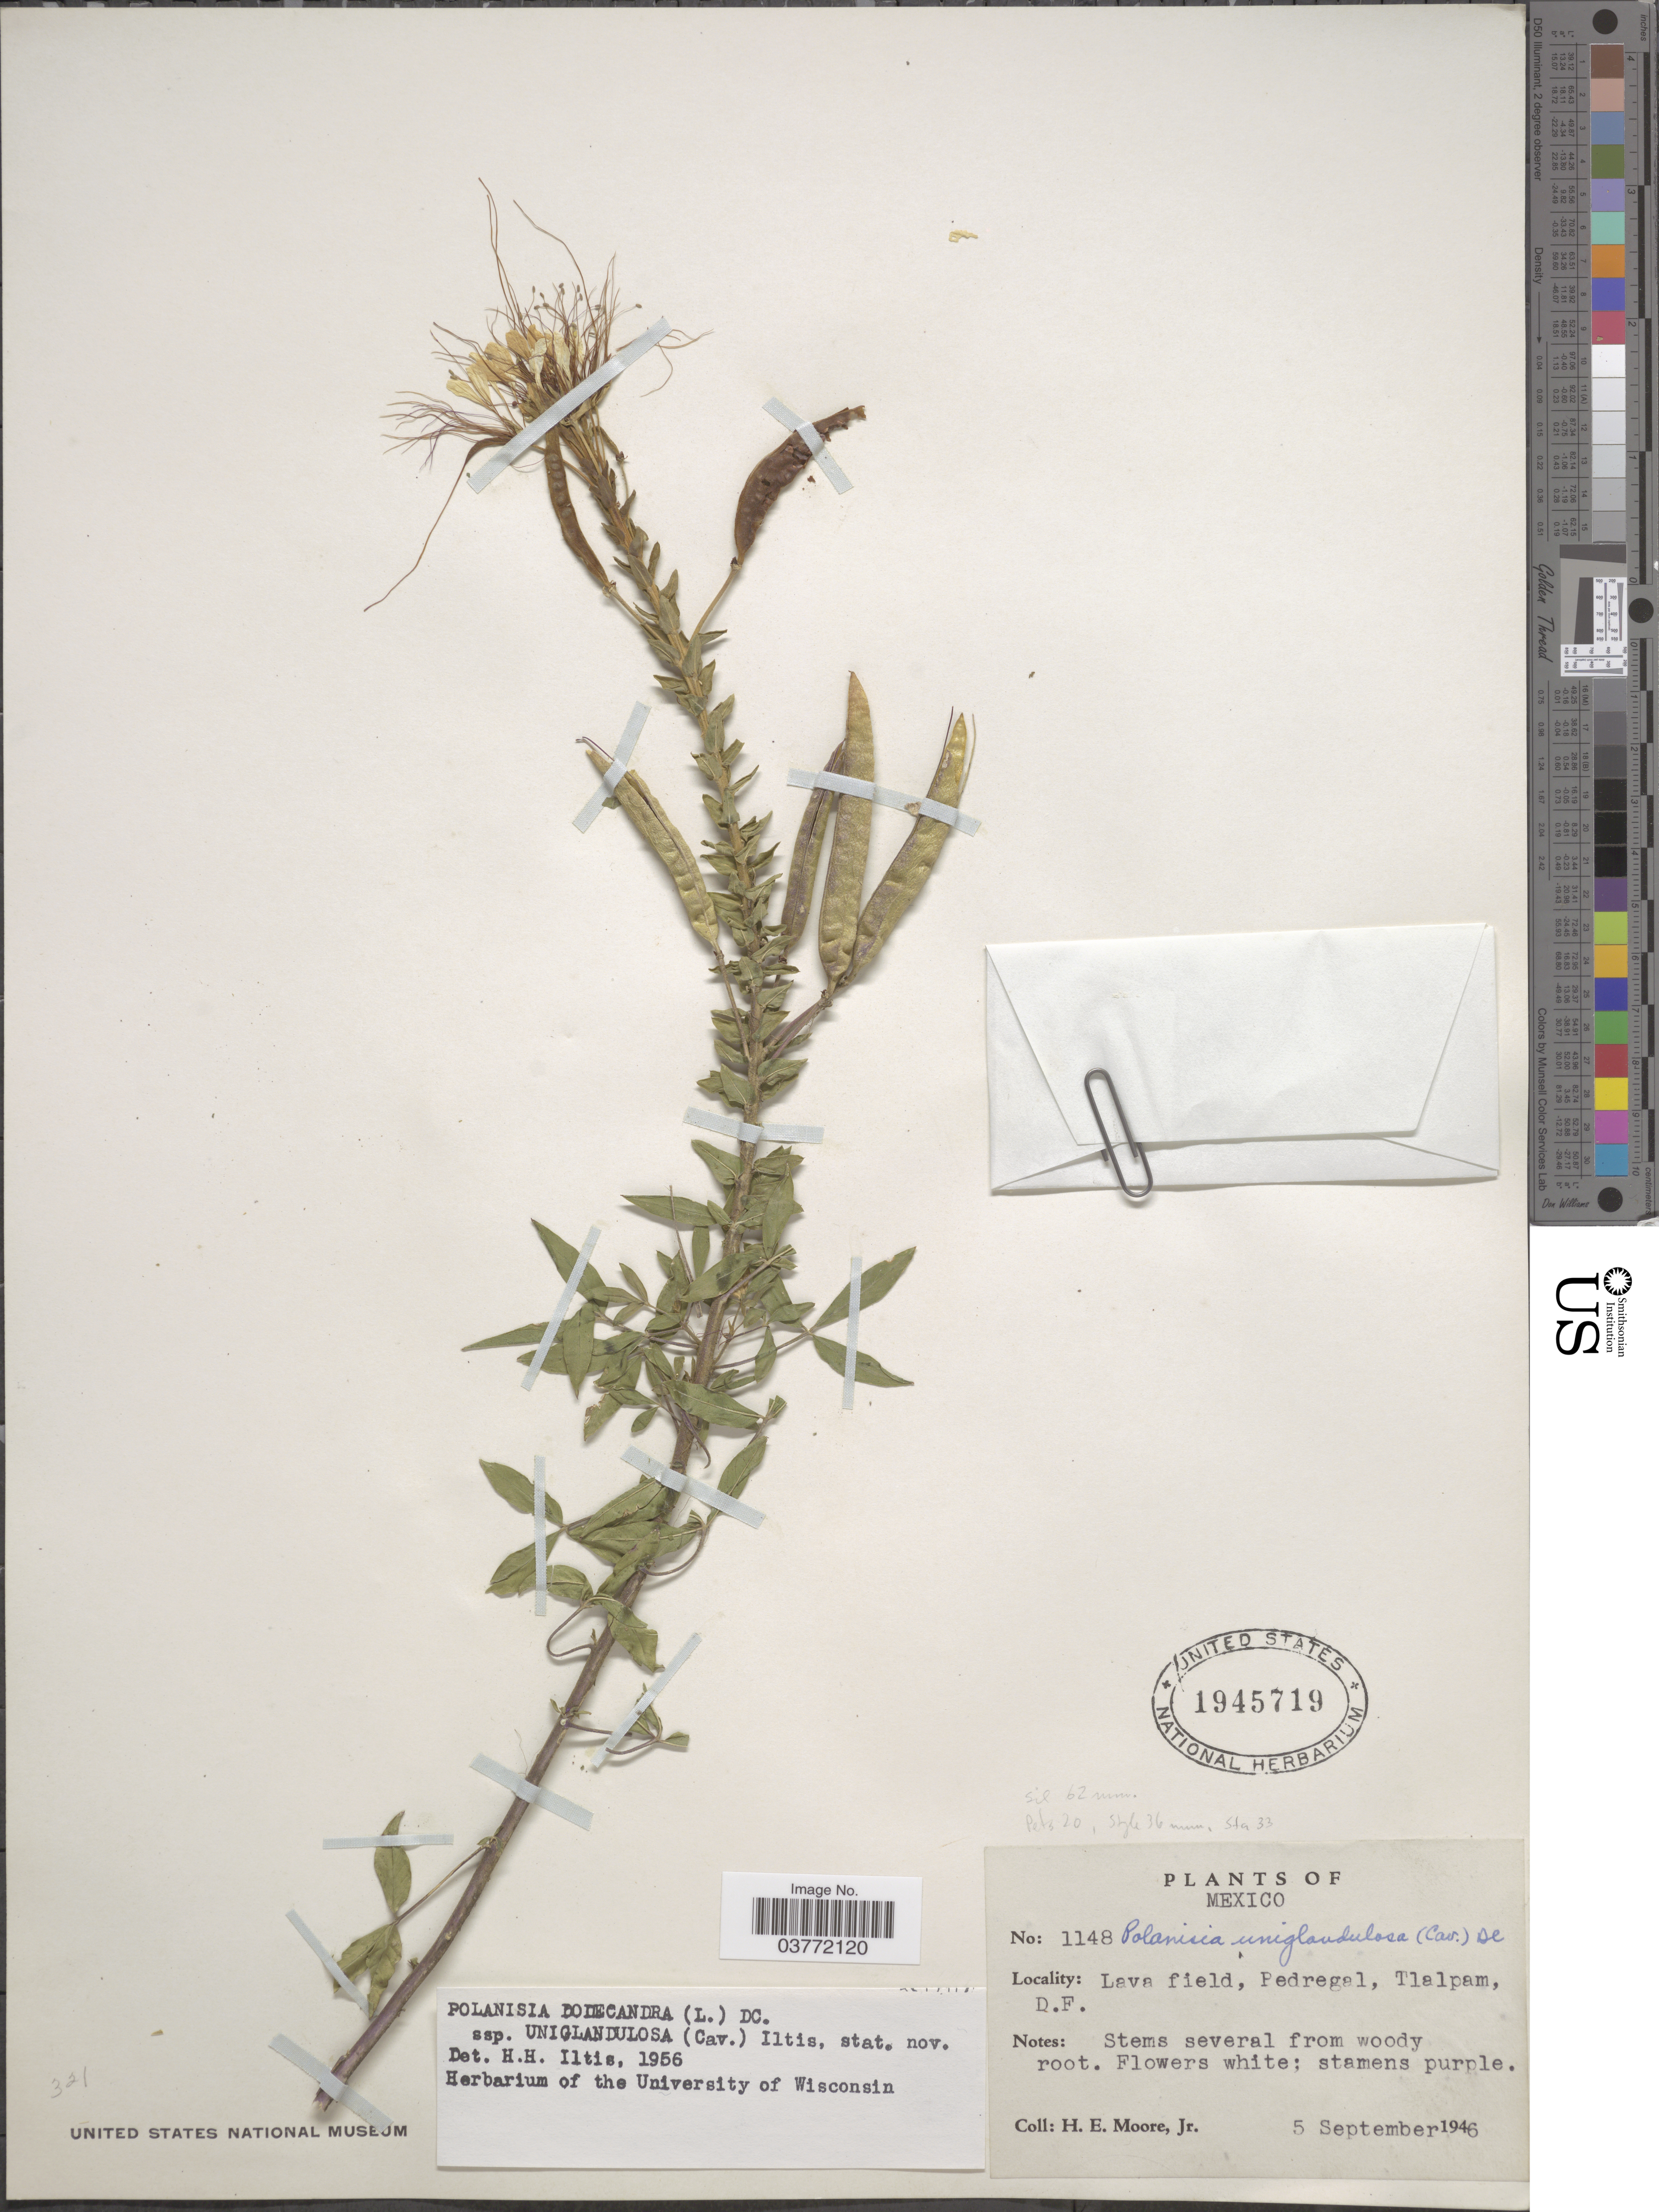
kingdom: Plantae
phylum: Tracheophyta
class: Magnoliopsida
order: Brassicales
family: Cleomaceae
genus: Polanisia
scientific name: Polanisia uniglandulosa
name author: (Cav.) DC.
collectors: H. Moore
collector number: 1148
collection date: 1946-09-05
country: Mexico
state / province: Distrito Federal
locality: Lava field, Pedregal, Tlalpam.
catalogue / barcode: US 1945719